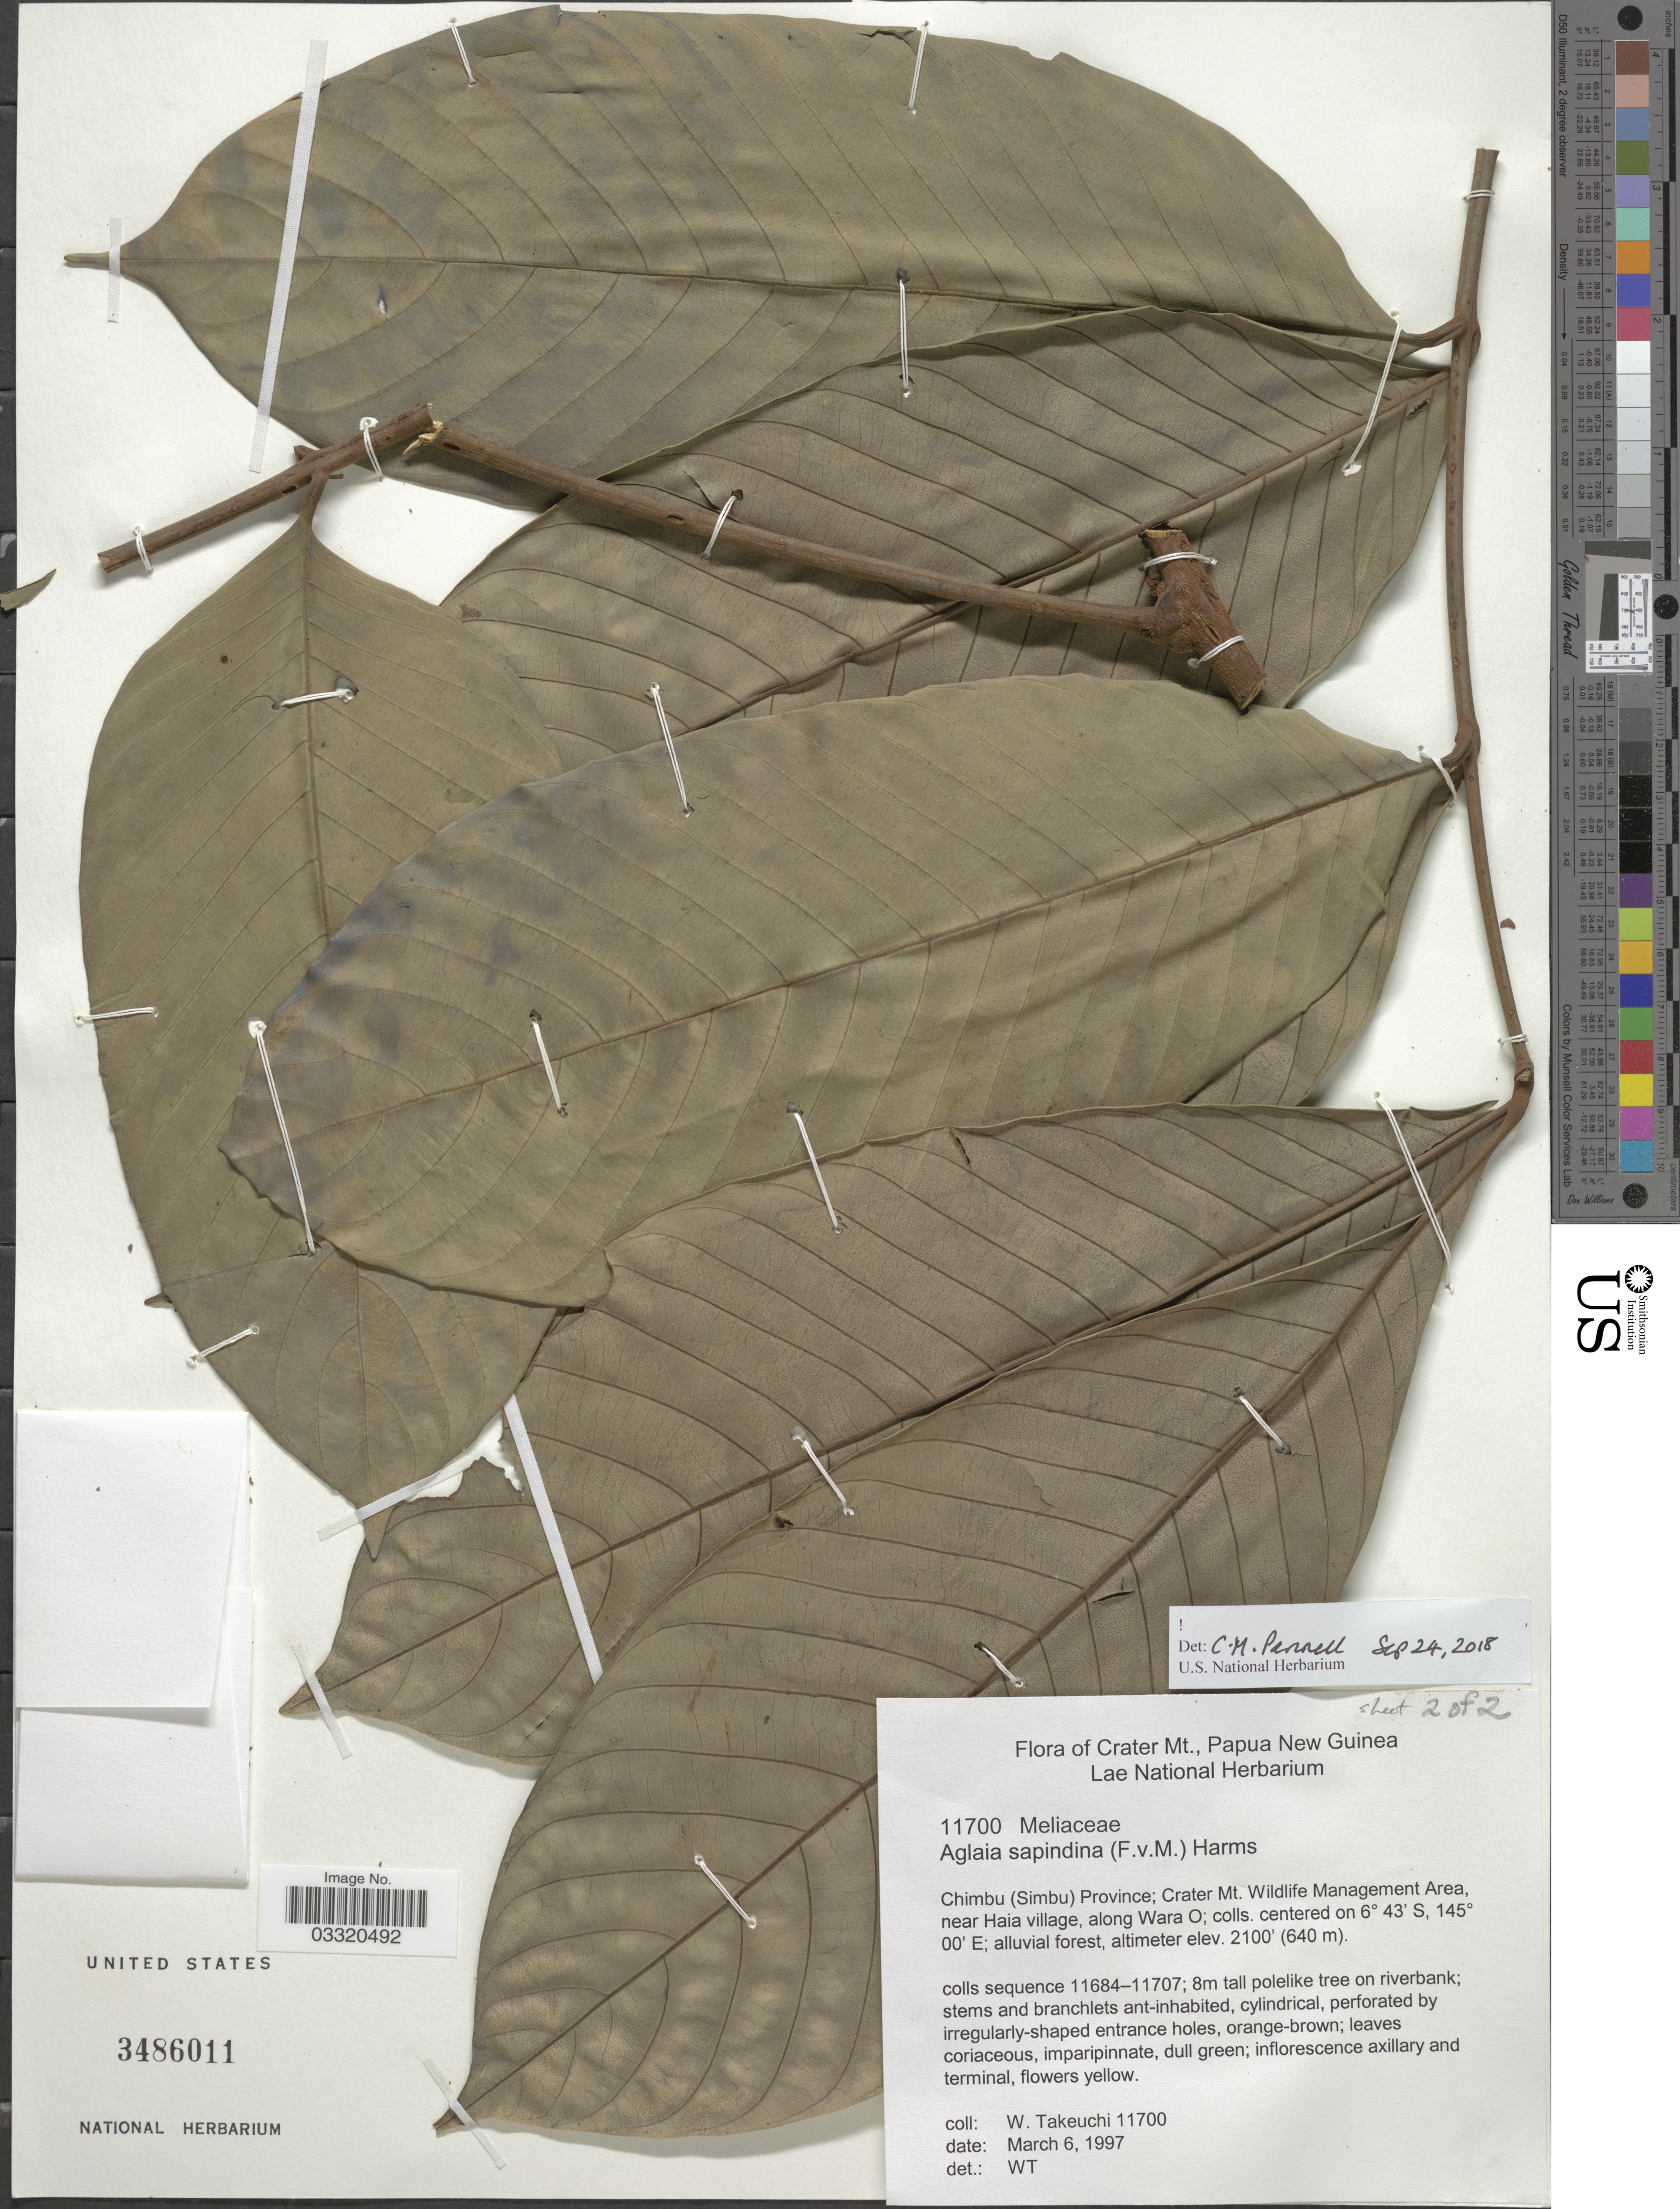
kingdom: Plantae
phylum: Tracheophyta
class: Magnoliopsida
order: Sapindales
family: Meliaceae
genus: Aglaia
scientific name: Aglaia sapindina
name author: (F. Muell.) Harms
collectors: W. Takeuchi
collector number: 11700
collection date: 1997-03-06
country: Papua New Guinea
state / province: Chimbu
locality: Crater Mt., Papua New Guinea. Chimbu (Simbu) Province; Crater Mt. Wildlife Management Area, near Haia village, along Wara O.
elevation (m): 640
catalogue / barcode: US 3486011